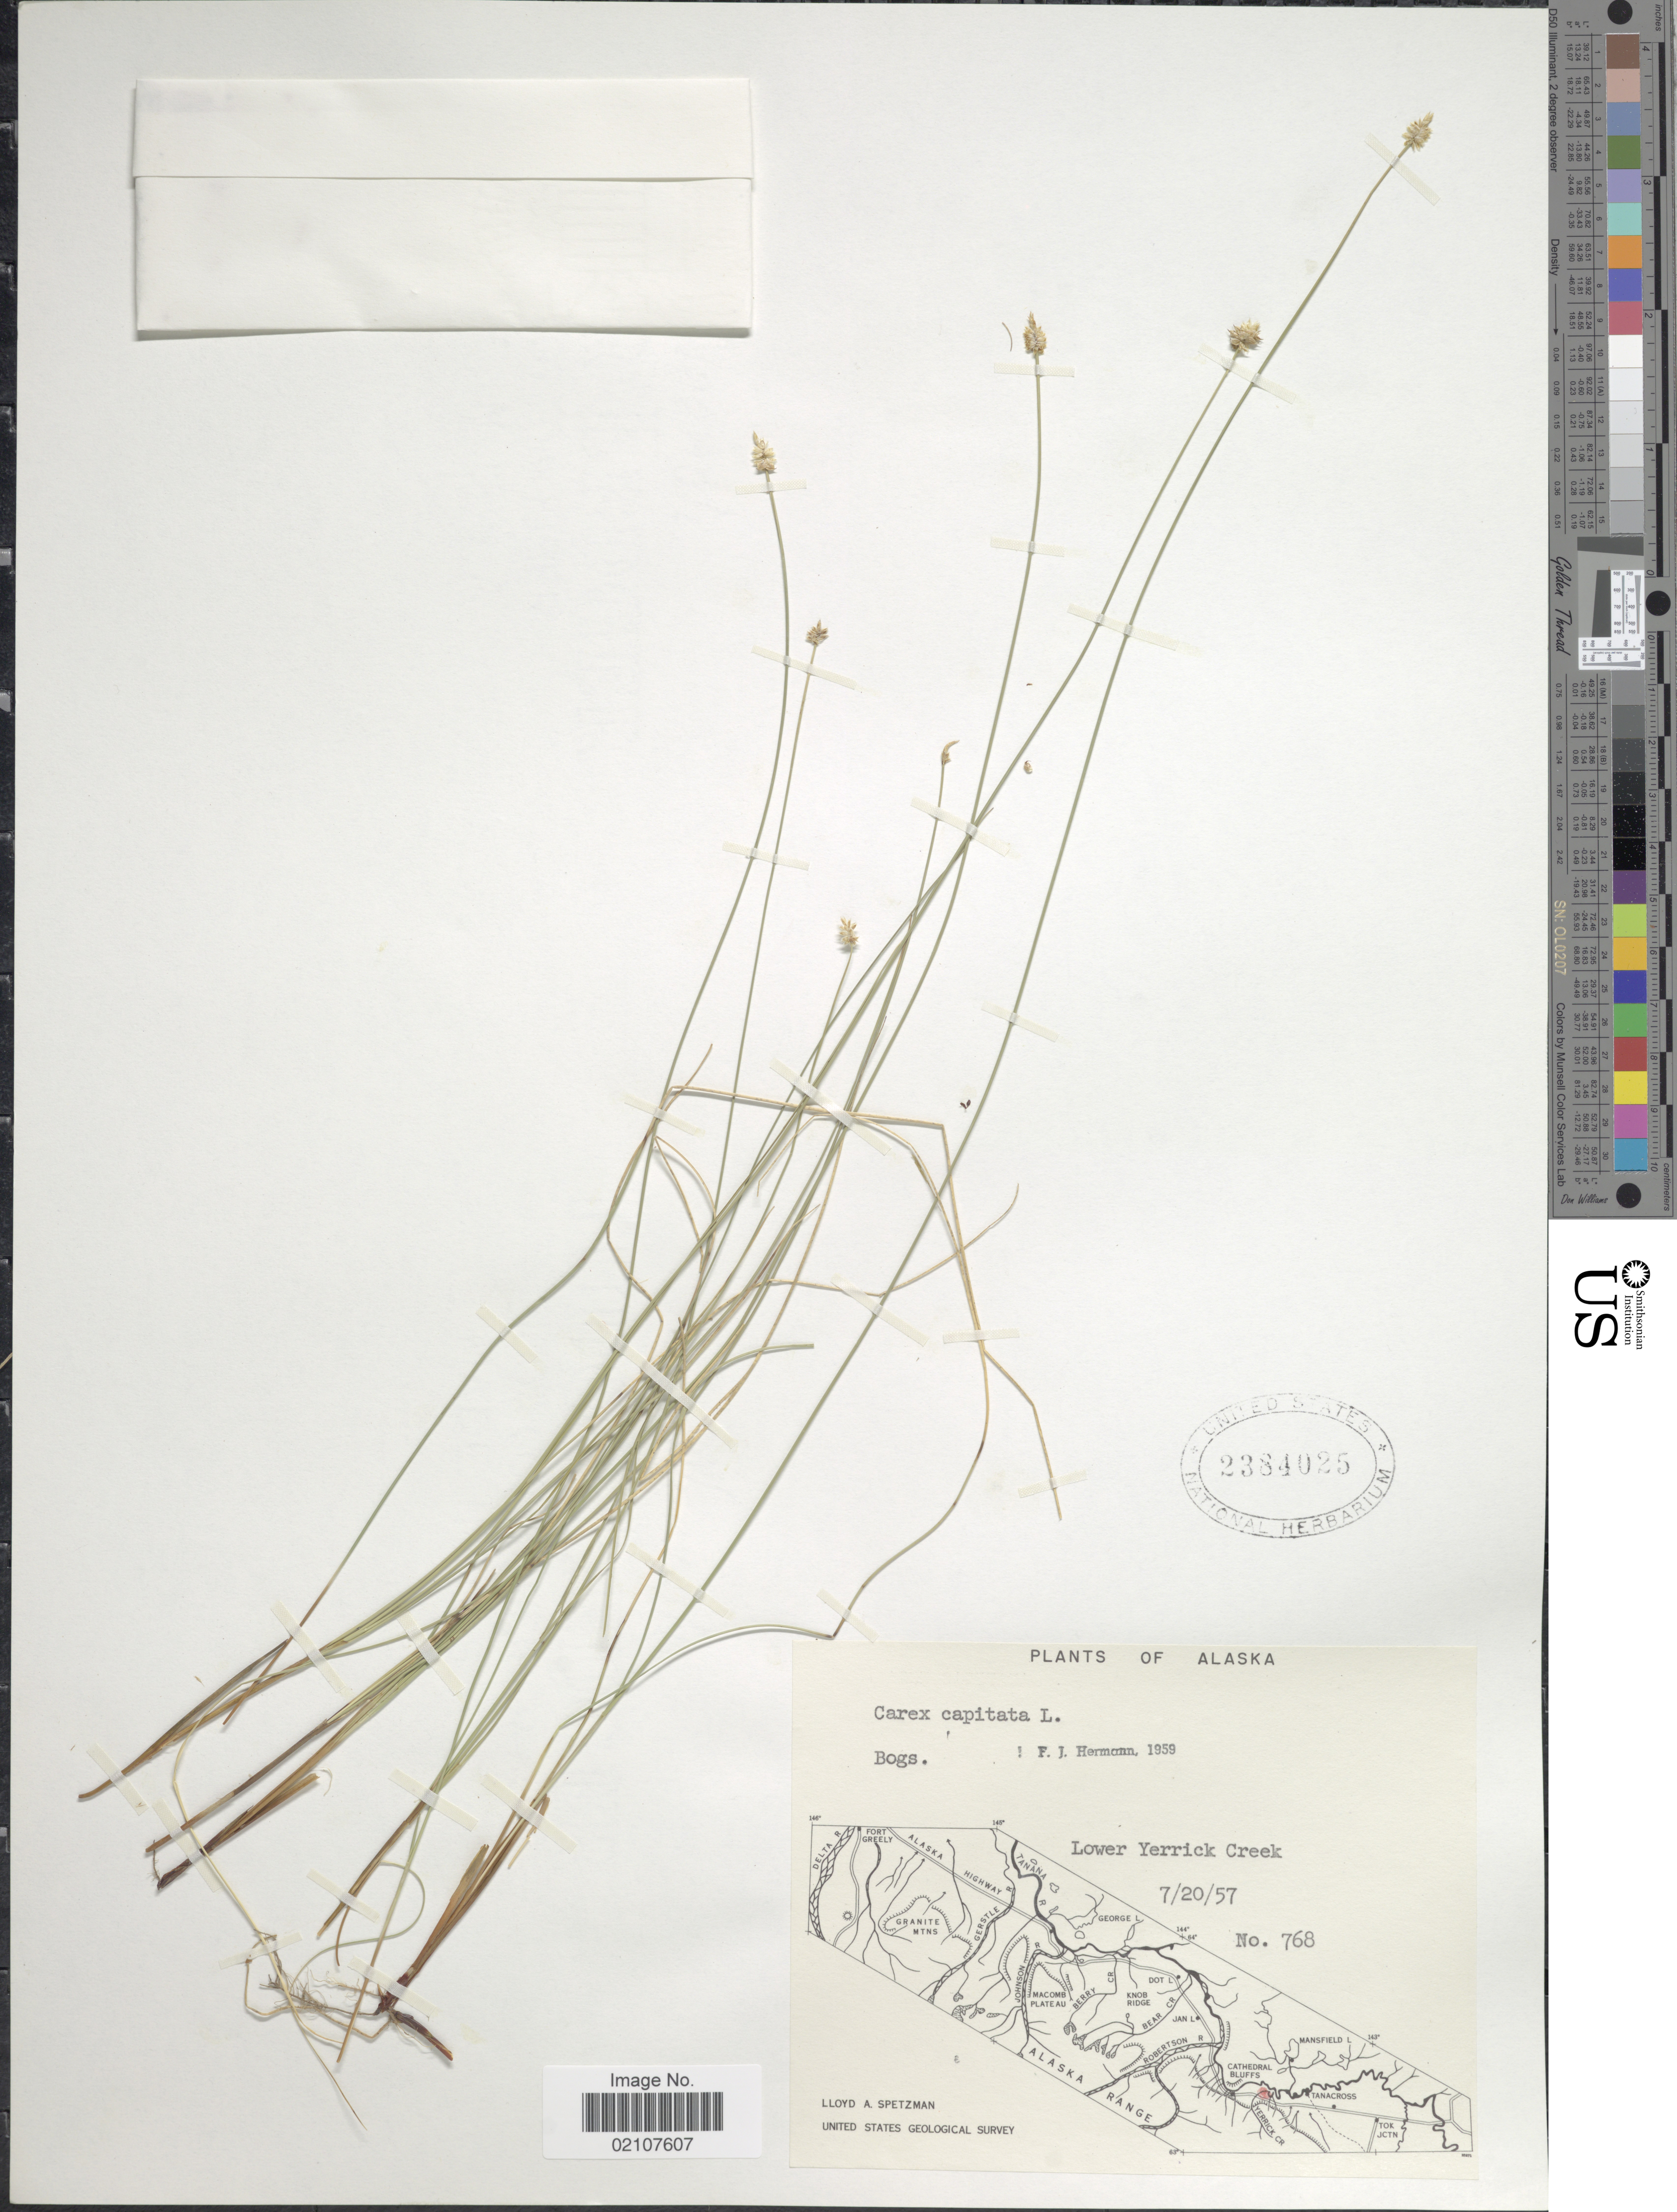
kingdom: Plantae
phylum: Tracheophyta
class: Liliopsida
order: Poales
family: Cyperaceae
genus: Carex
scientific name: Carex capitata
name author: L.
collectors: L. Spetzman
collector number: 768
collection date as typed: Transcribed d/m/y: 20/7/57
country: United States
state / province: Alaska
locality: Alaska, Lower Yerrick Creek.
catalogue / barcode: US 2384025